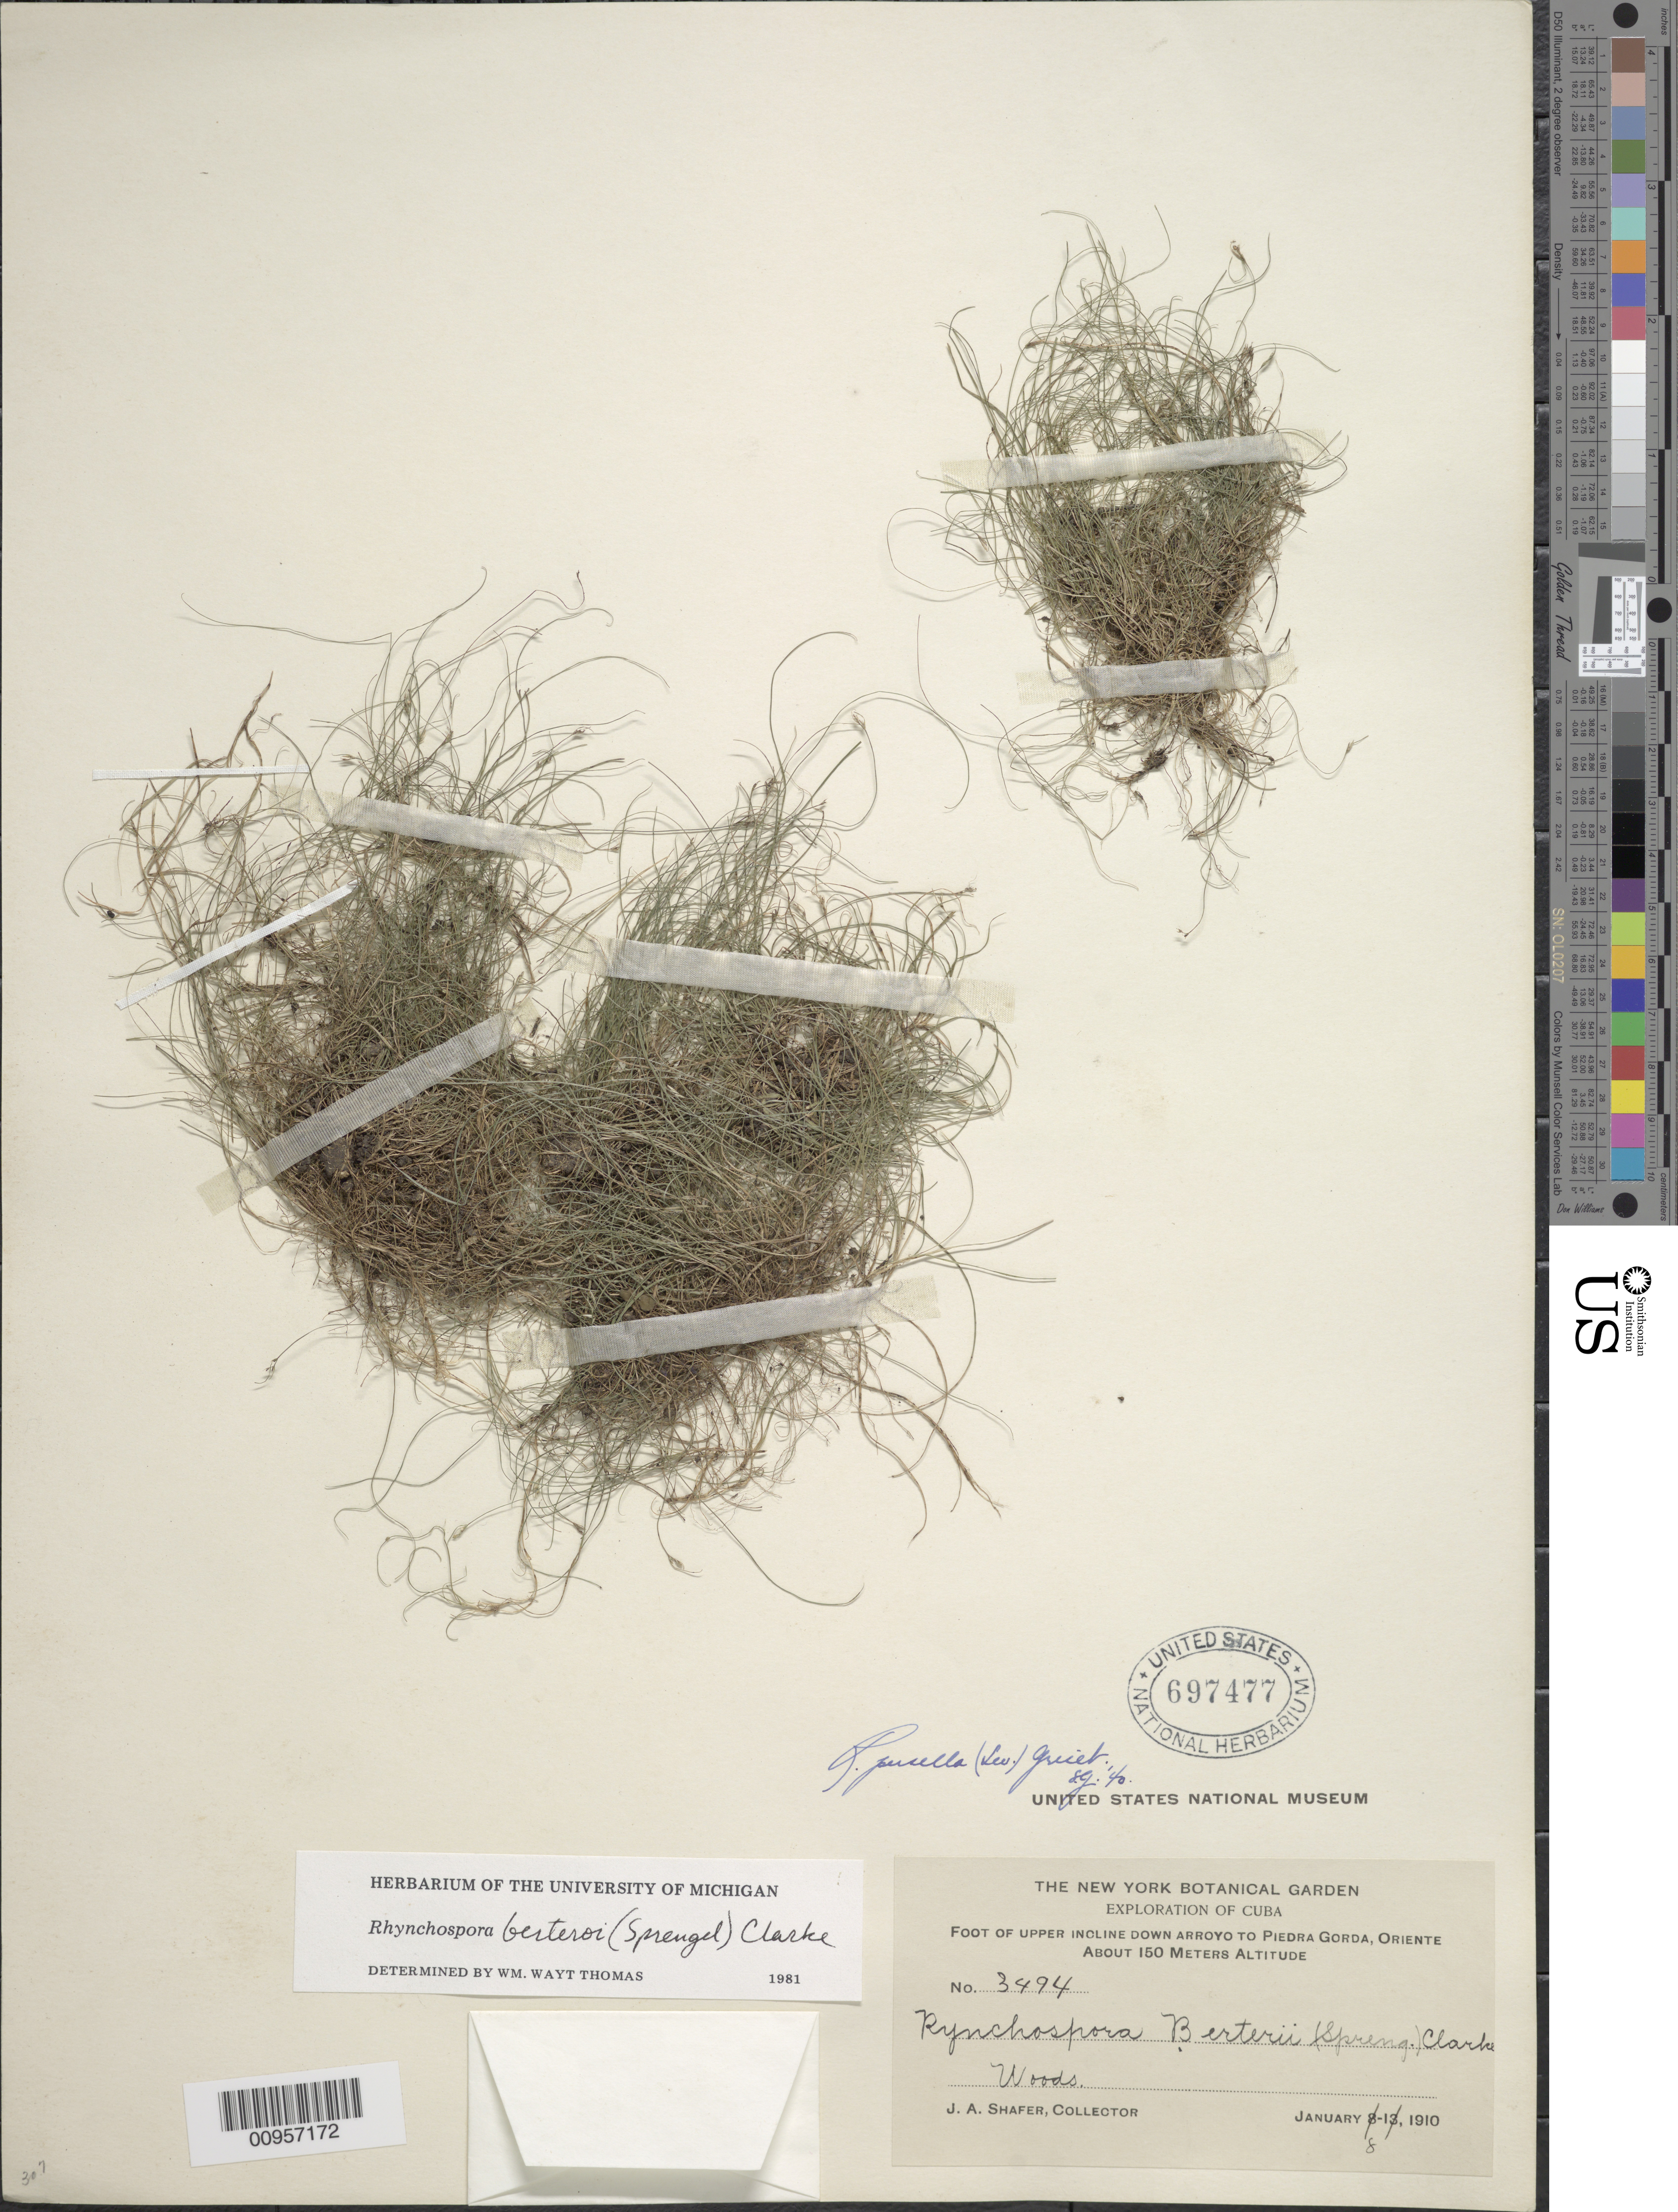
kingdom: Plantae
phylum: Tracheophyta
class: Liliopsida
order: Poales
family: Cyperaceae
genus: Rhynchospora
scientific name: Rhynchospora berteroi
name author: (Spreng.) C.B. Clarke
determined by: Thomas, W. W.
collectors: J. A. Shafer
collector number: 3494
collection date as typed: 08 Jan 1910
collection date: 1910-01-08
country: Cuba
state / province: Oriente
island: Cuba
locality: Foot of Upper incline down arroyo to Piedra Gorda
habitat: Woods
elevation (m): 150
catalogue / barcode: US 697477